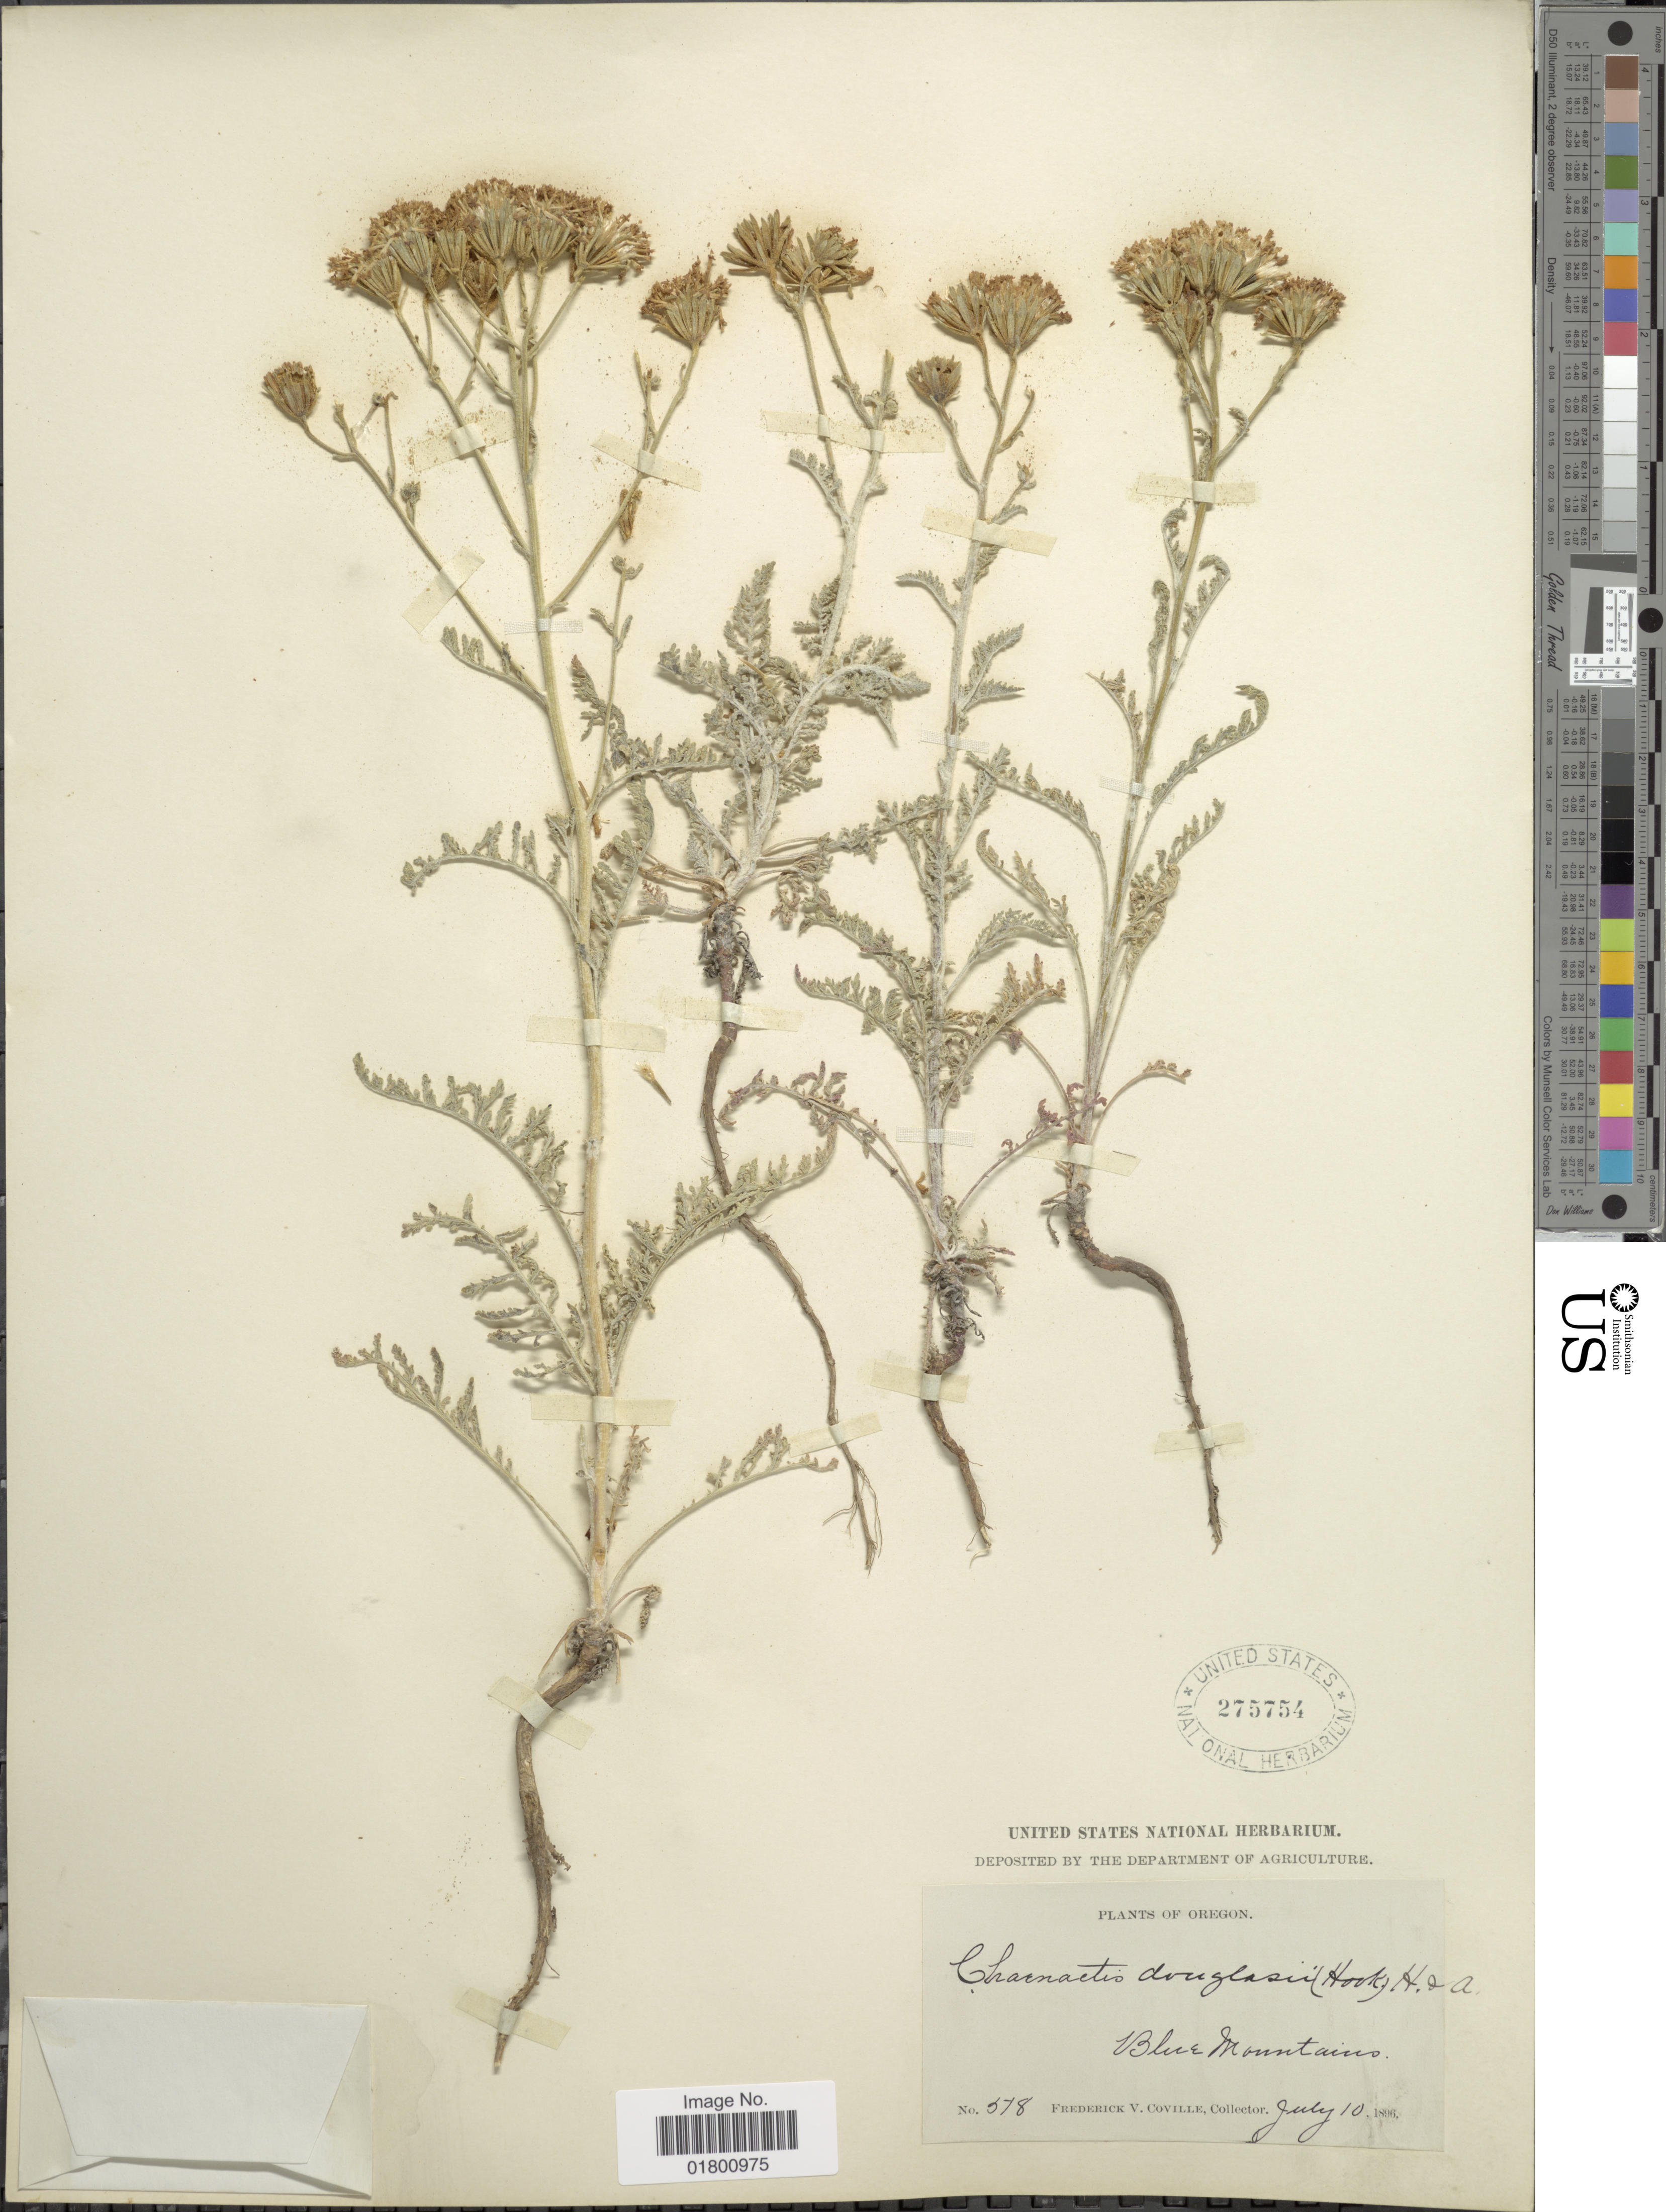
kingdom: Plantae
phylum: Tracheophyta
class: Magnoliopsida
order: Asterales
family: Asteraceae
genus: Chaenactis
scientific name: Chaenactis douglasii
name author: Hook. & Arn.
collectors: F. V. Coville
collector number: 578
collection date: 1896-07-10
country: United States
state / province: Oregon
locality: Blue Mountains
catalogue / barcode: US 275754